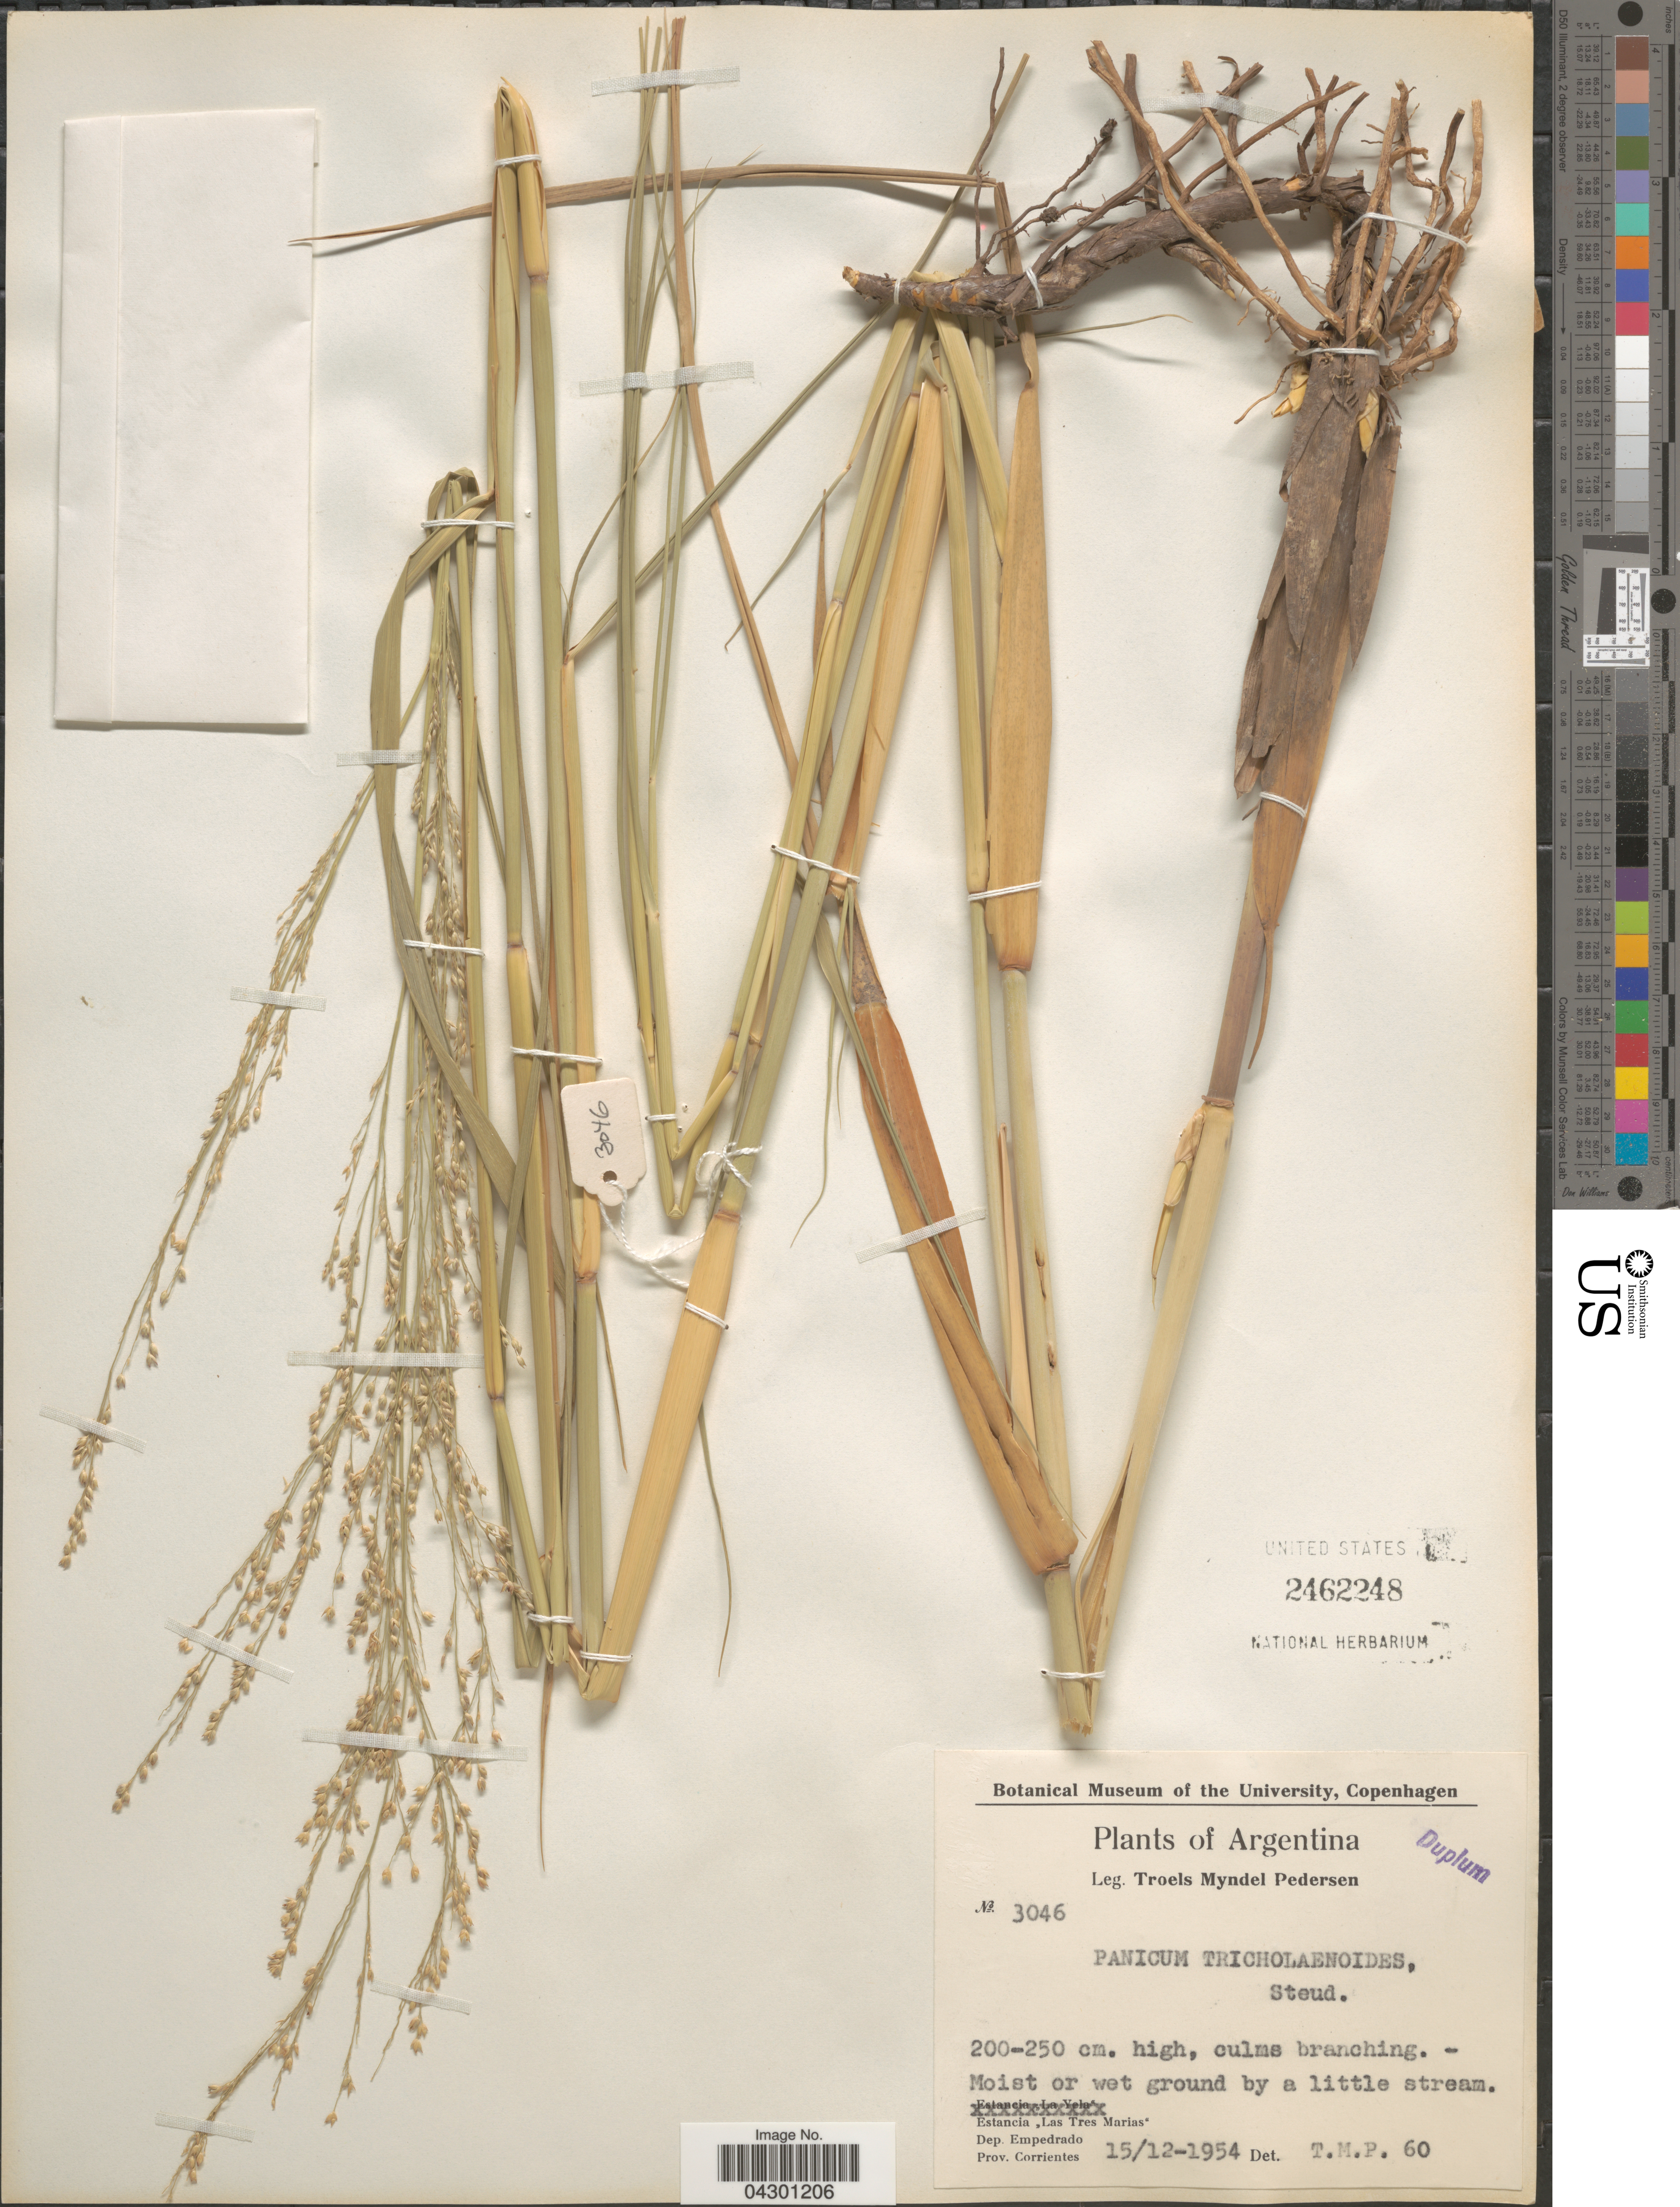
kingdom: Plantae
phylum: Tracheophyta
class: Liliopsida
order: Poales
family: Poaceae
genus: Panicum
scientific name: Panicum tricholaenoides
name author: Steud.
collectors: T. Pederson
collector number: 3046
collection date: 1954-12-15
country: Argentina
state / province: Corrientes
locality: Estancia "Las Tres Marias". Dep. Empedrado.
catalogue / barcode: US 2462248